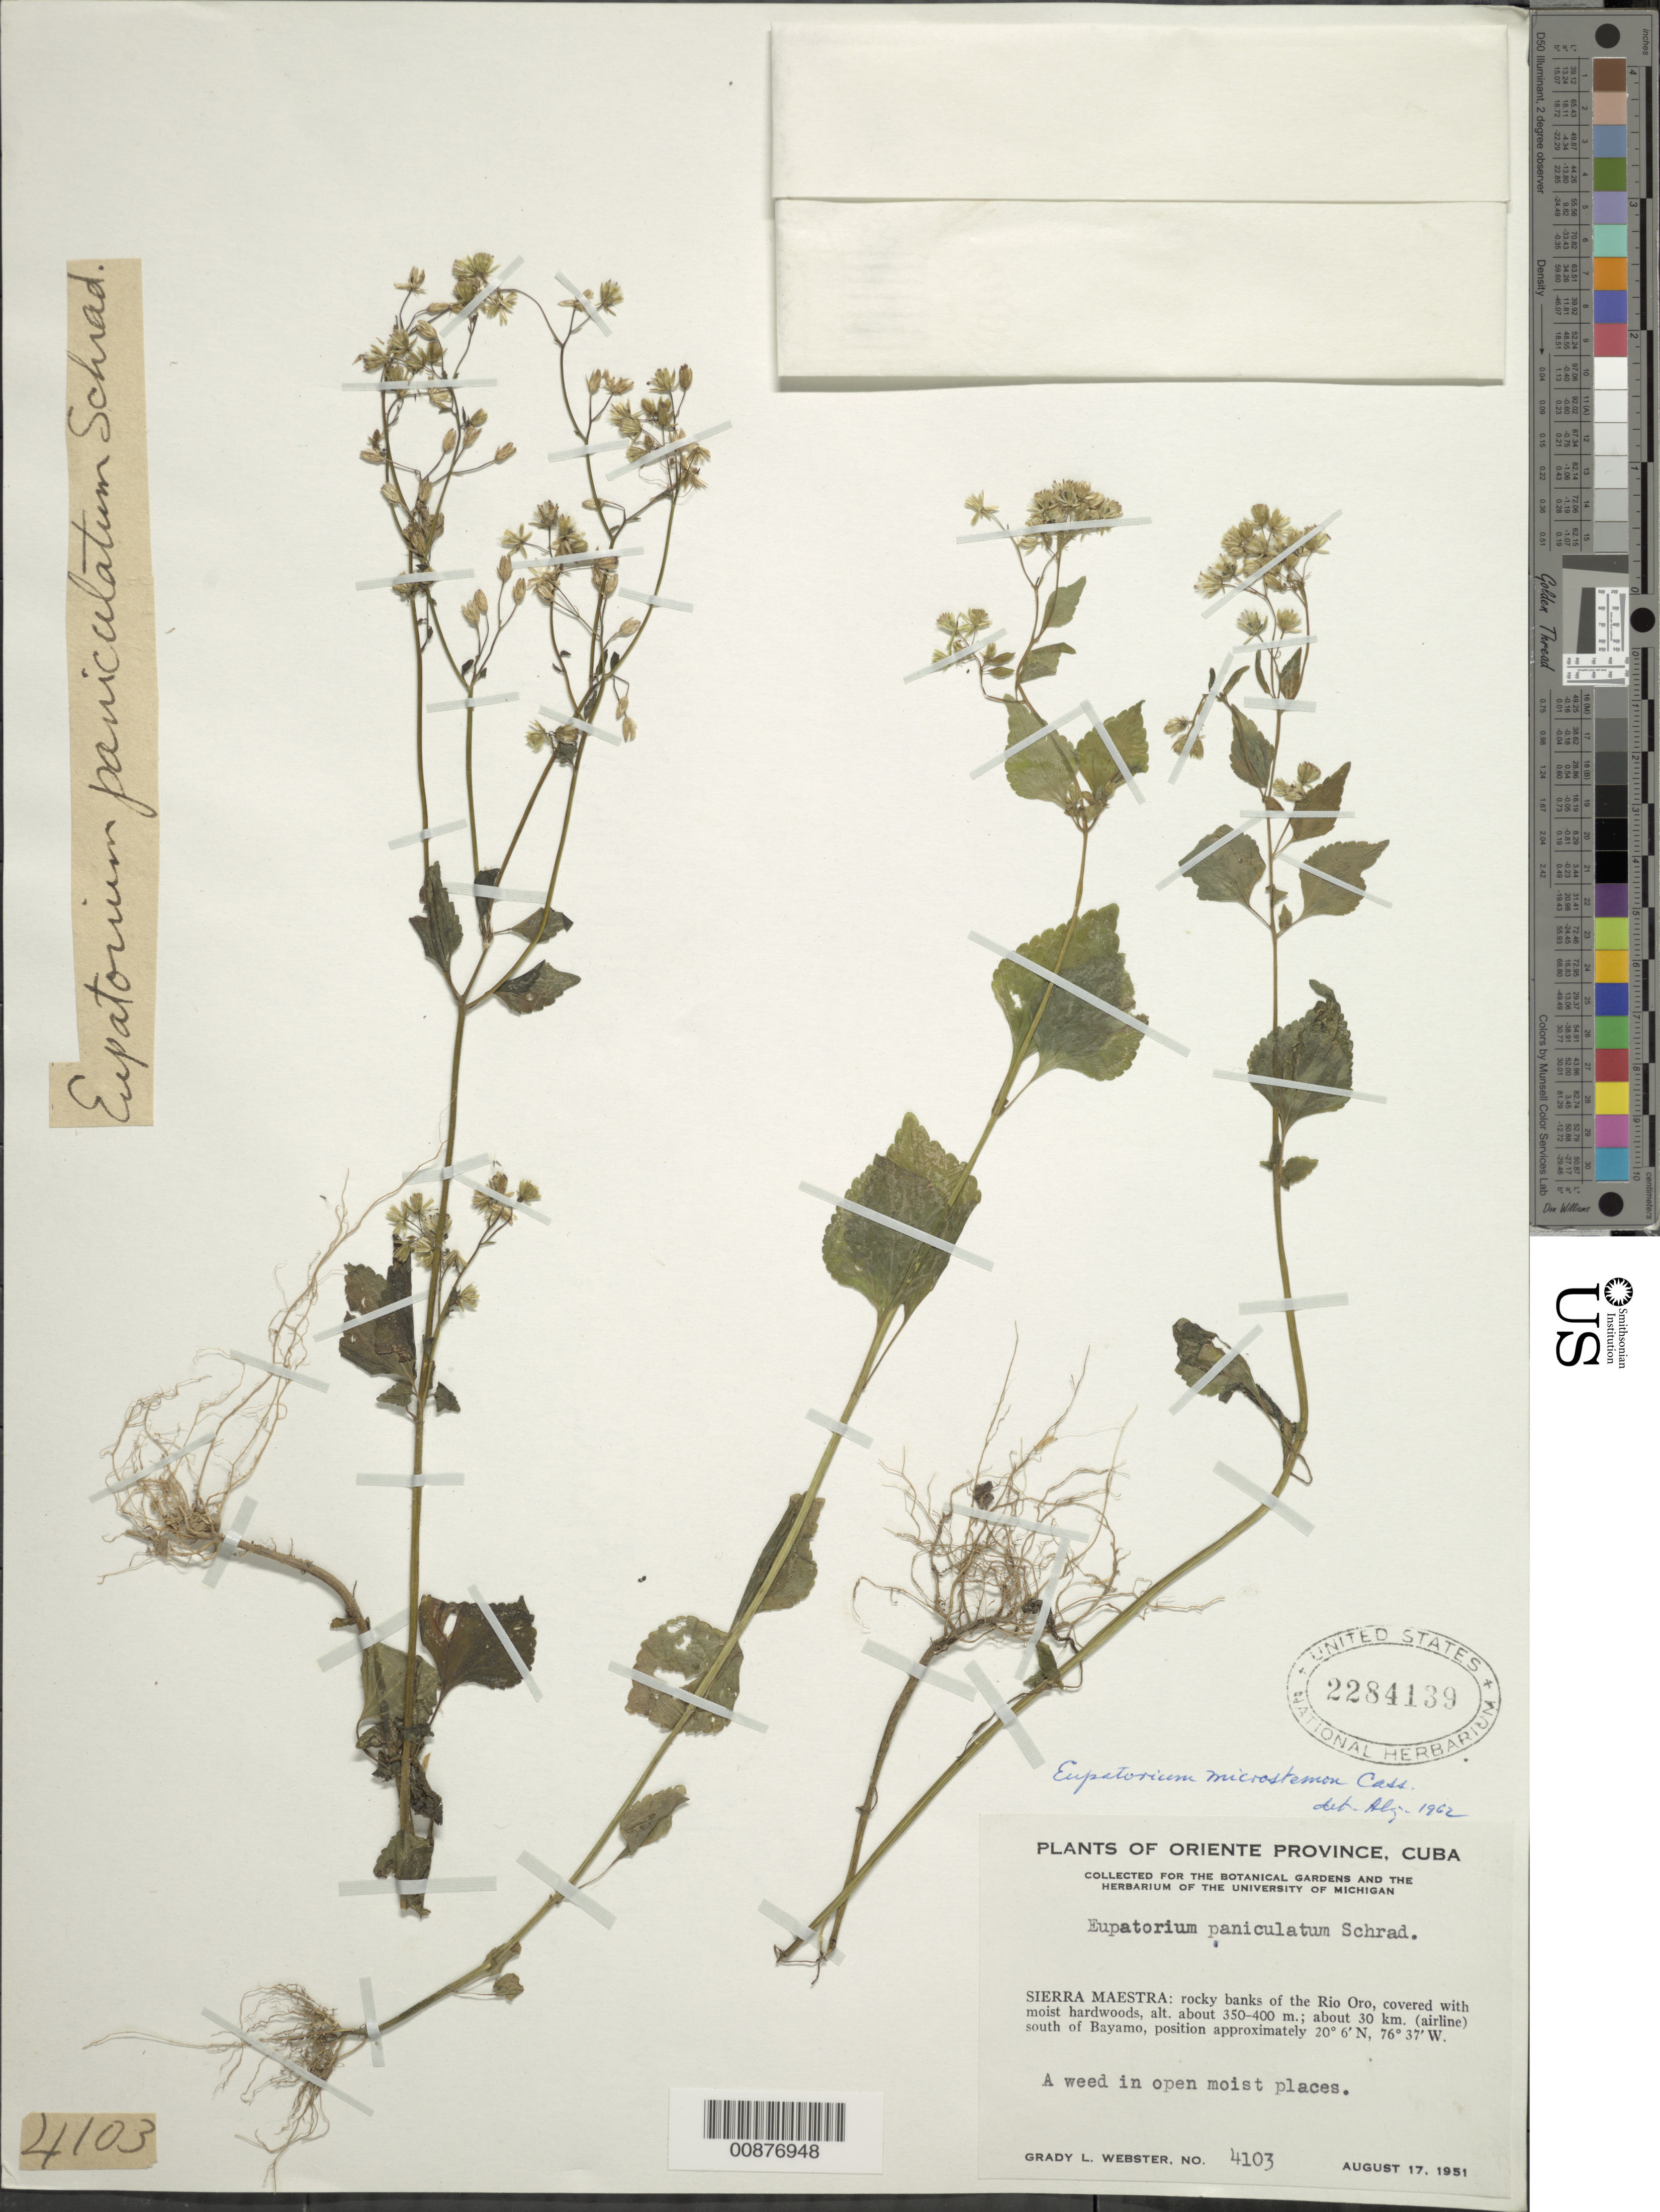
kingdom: Plantae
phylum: Tracheophyta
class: Magnoliopsida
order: Asterales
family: Asteraceae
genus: Fleischmannia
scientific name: Fleischmannia microstemon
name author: (Cass.) R.M. King & H. Rob.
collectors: G. L. Webster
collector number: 4103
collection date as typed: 17 Aug 1951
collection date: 1951-08-17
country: Cuba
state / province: Oriente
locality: Sierra Maestra. Banks of the Rio Oro; about 30 km (airline) south of Bayamo.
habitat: Rocky river banks, covered with moist hardwoods. Open moist places.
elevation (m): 350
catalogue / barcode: US 2284139